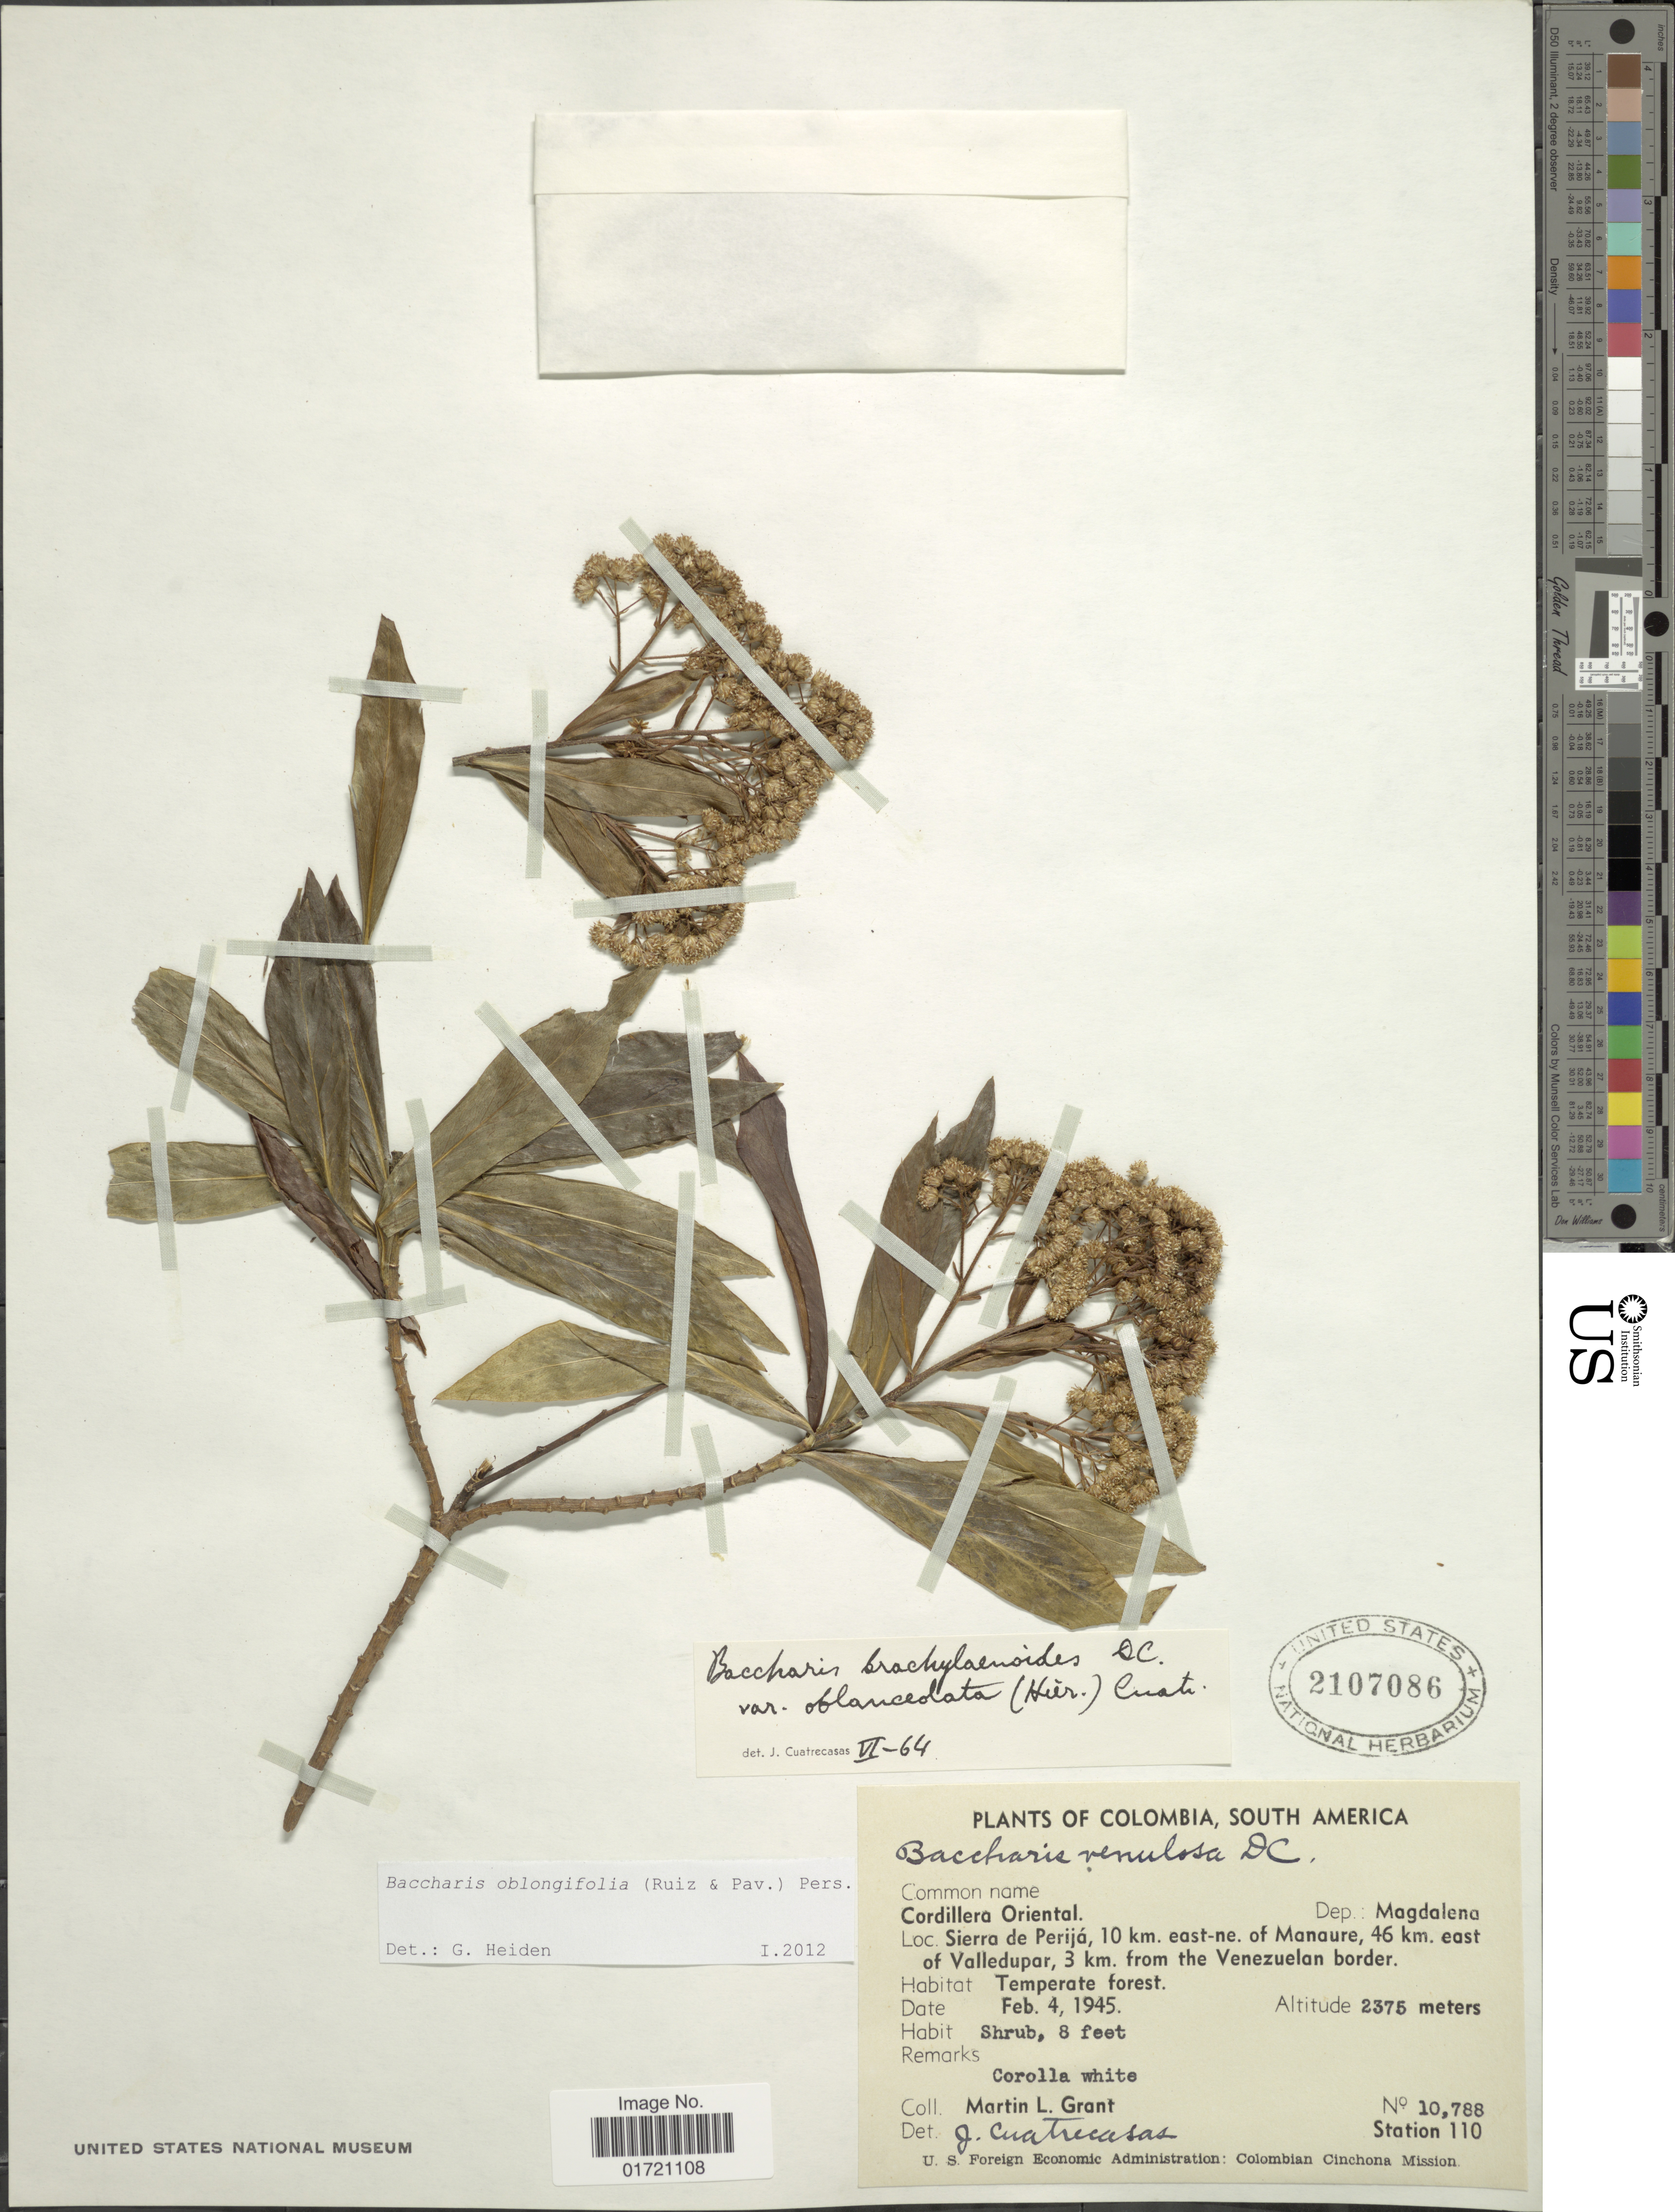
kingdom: Plantae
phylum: Tracheophyta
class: Magnoliopsida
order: Asterales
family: Asteraceae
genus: Baccharis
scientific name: Baccharis oblongifolia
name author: (Ruiz & Pav.) Pers.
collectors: M. L. Grant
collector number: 10788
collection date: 1945-02-04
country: Colombia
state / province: Magdalena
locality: Cordillera Oriental. Dep.: Magdalena. Sierra de Perijá, 10 km. east-ne. of Manaure, 46 km. east of Valledupar, 3 km. from the Venezuelan border.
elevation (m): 2375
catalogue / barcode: US 2107086